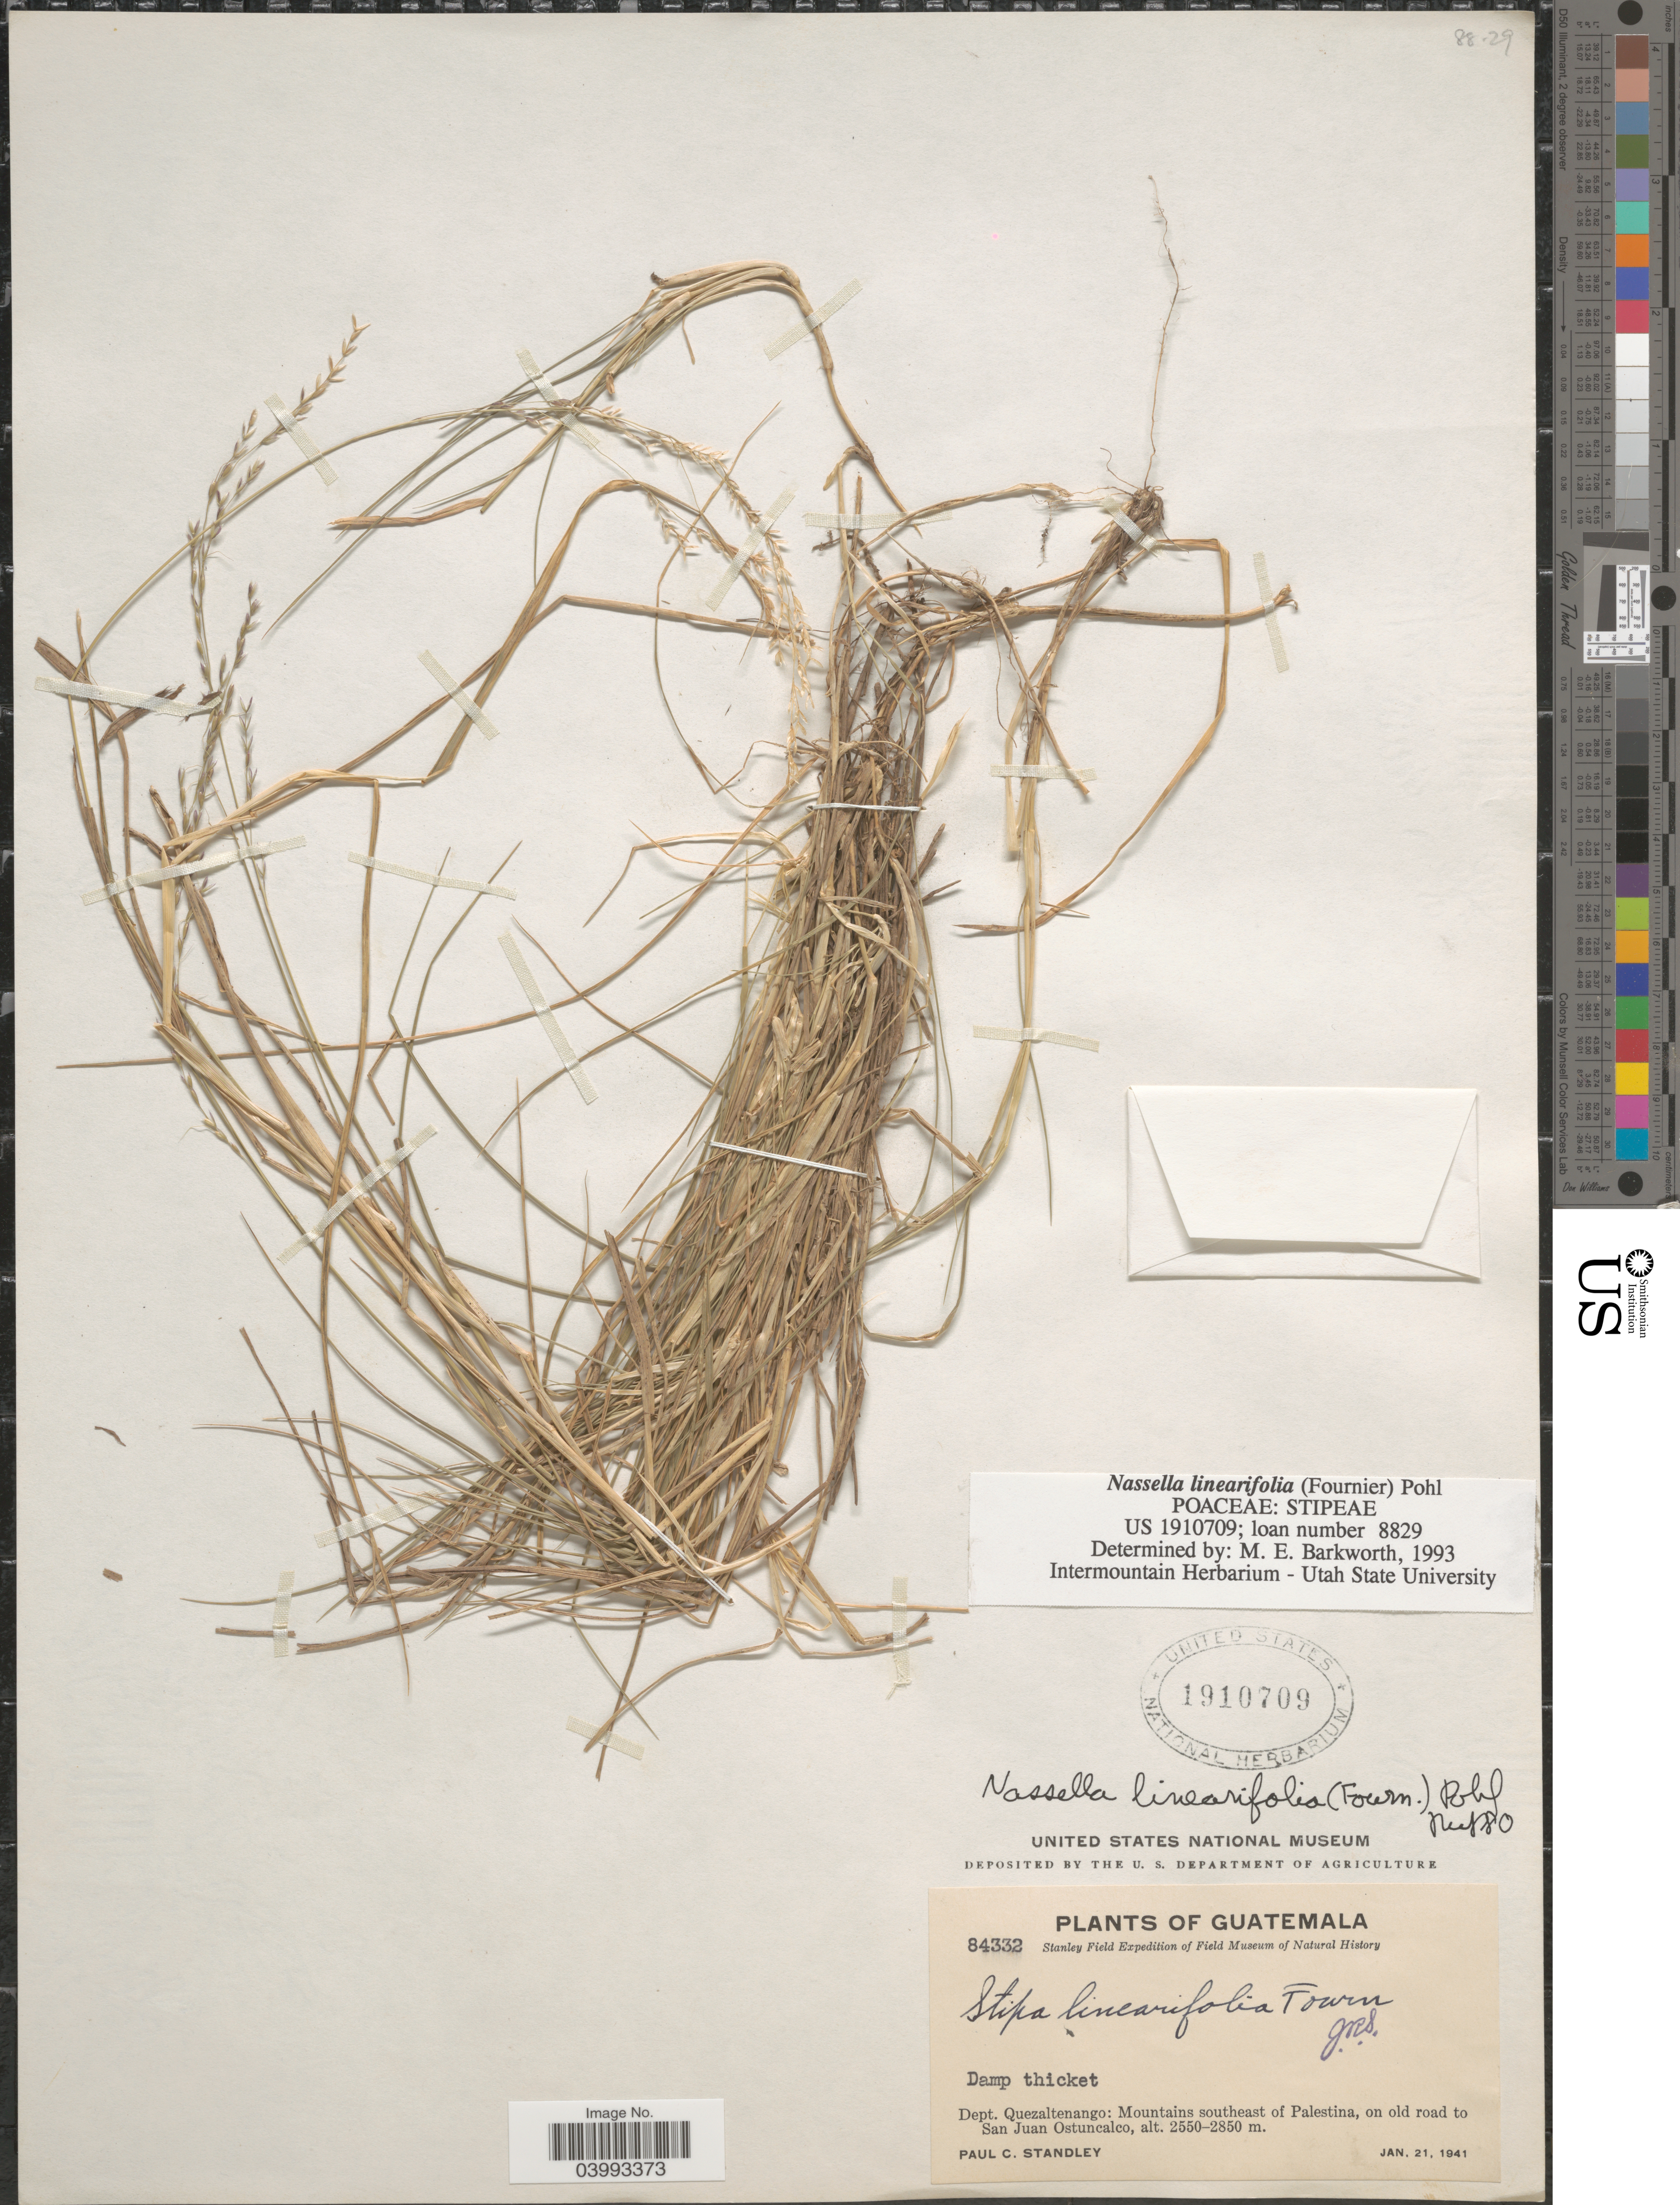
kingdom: Plantae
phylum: Tracheophyta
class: Liliopsida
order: Poales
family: Poaceae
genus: Nassella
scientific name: Nassella linearifolia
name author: (E. Fourn.) R.W. Pohl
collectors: P. C. Standley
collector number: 84332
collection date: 1941-01-21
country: Guatemala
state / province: Quetzaltenango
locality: Dept. Quezaltenango: Mountains southeast of Palestina, on old road to San Juan Ostuncalco.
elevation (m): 2550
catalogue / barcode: US 1910709